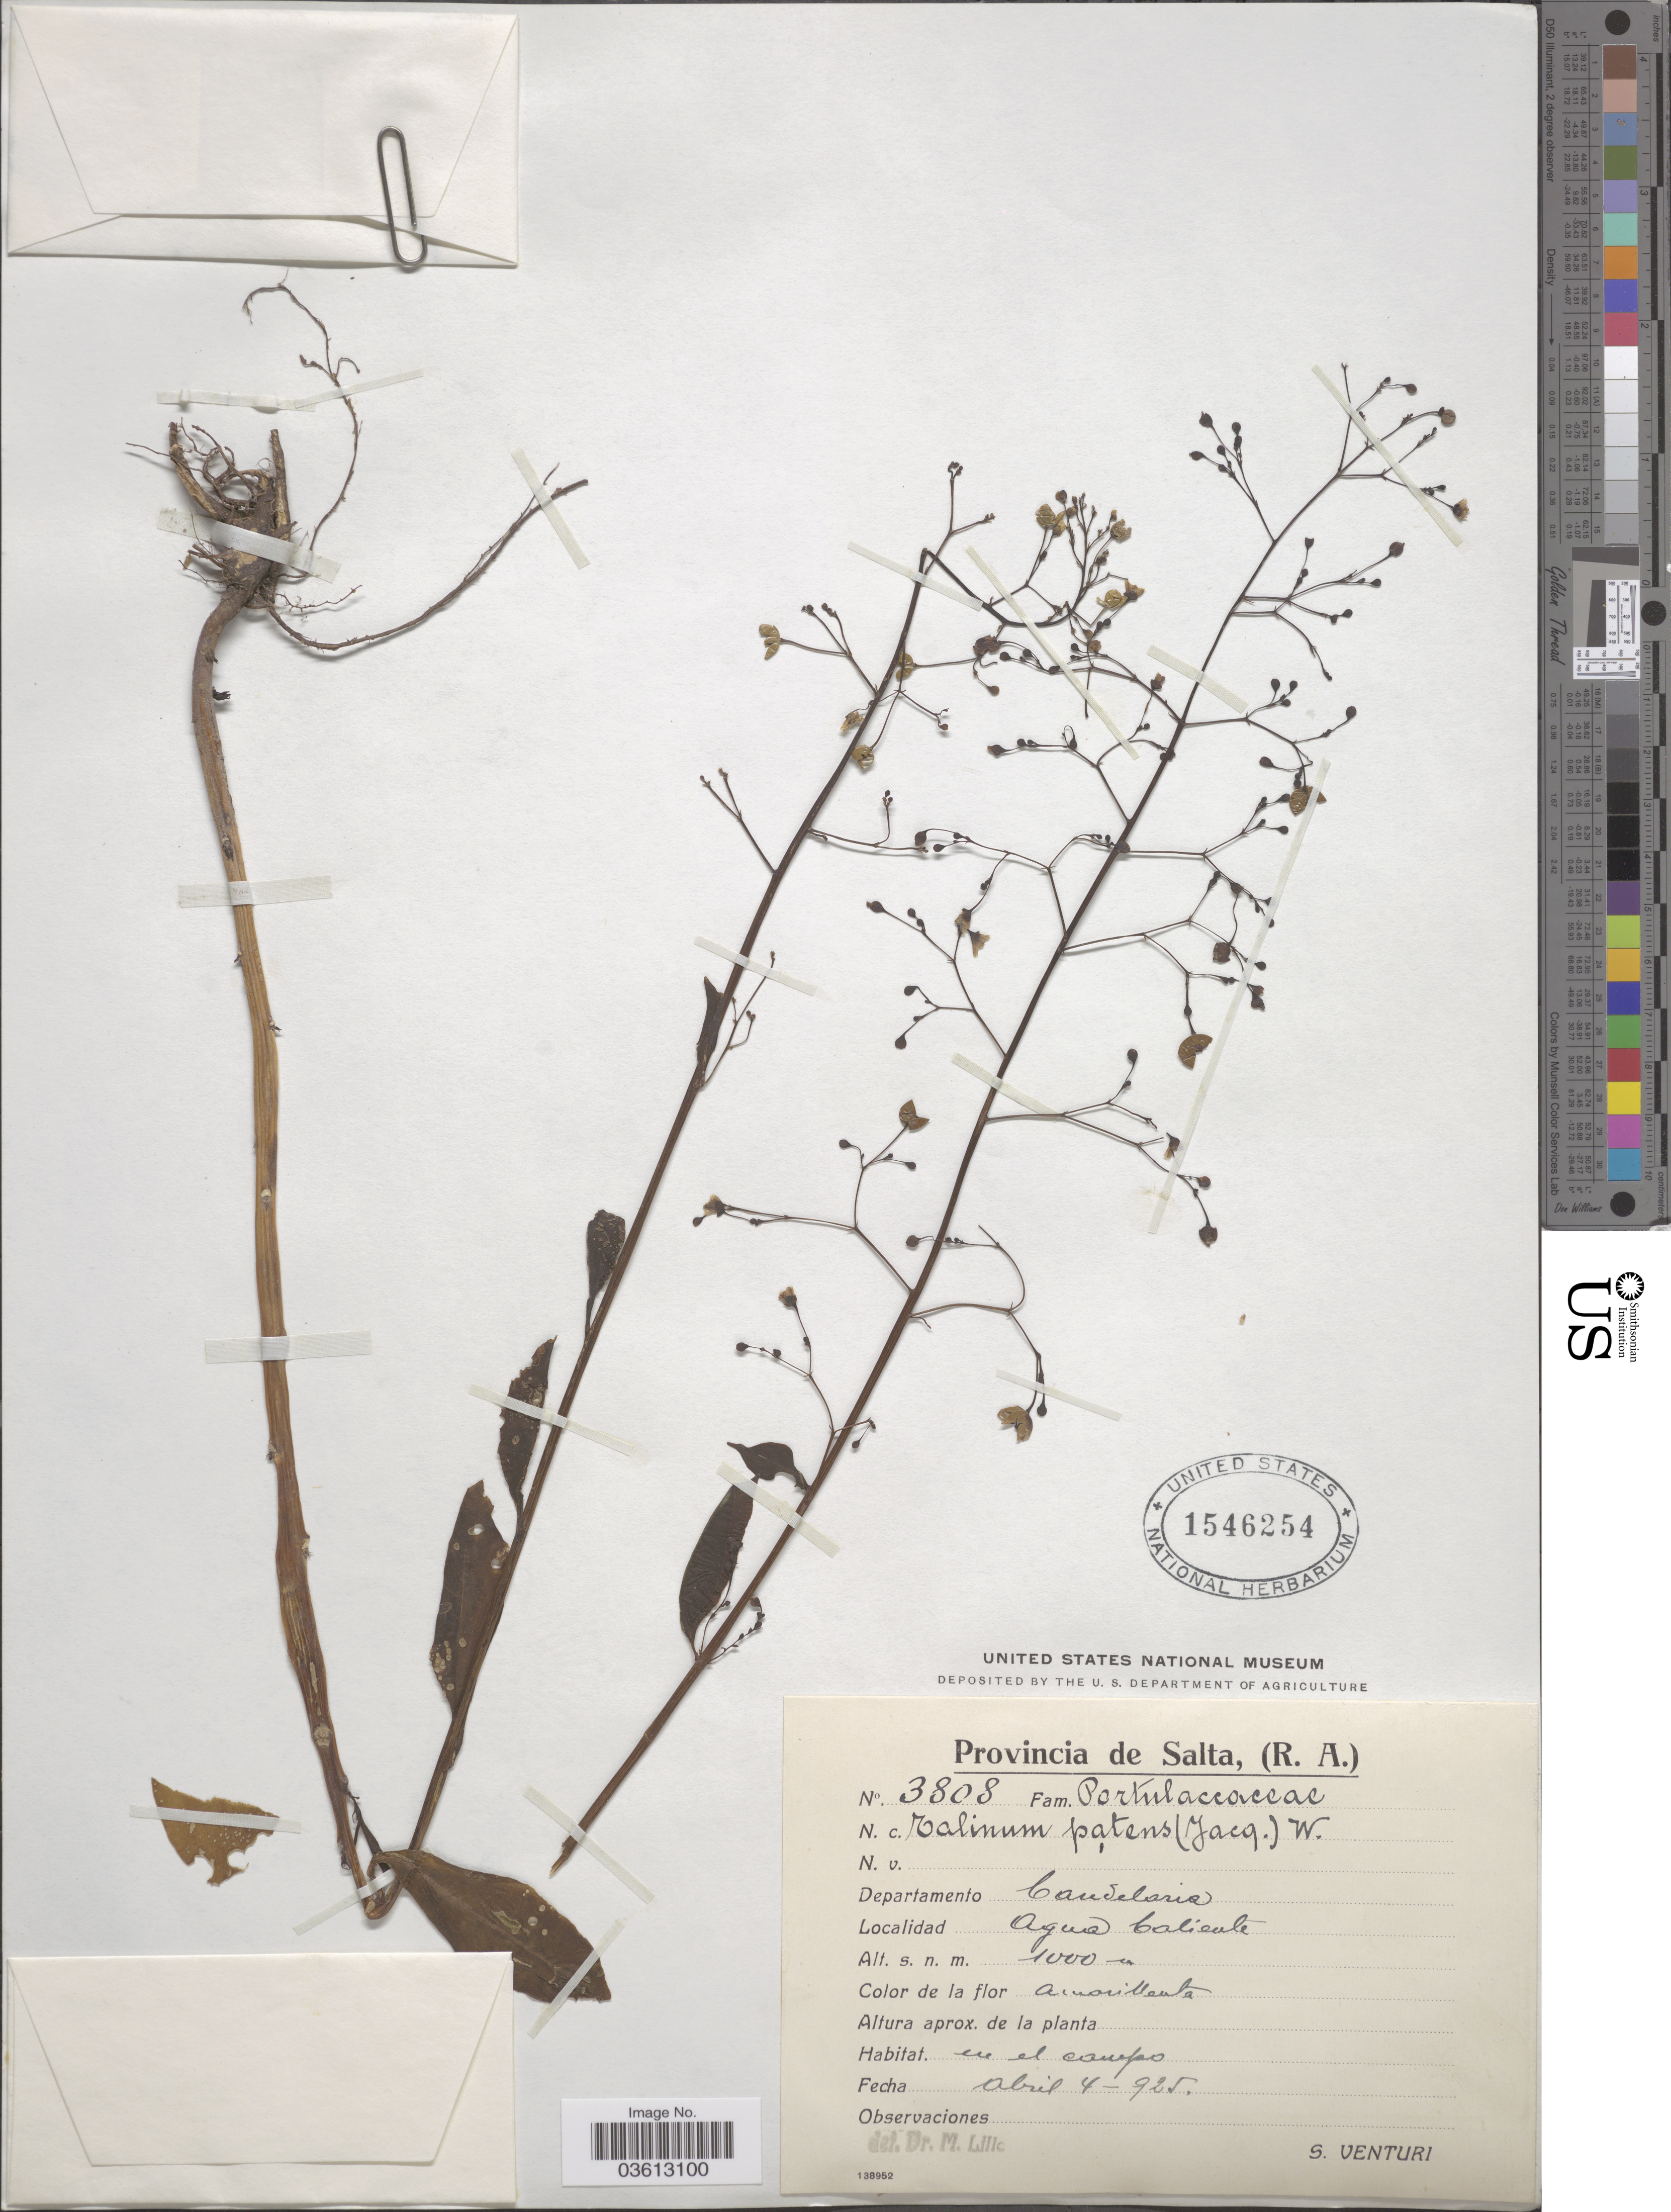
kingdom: Plantae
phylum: Tracheophyta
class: Magnoliopsida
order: Caryophyllales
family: Talinaceae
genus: Talinum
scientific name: Talinum paniculatum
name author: (Jacq.) Gaertn.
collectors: S. Venturi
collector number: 3808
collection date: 1925-04-04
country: Argentina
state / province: Salta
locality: Departamento Candelaria. Agua Caliente.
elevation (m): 1000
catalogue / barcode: US 1546254